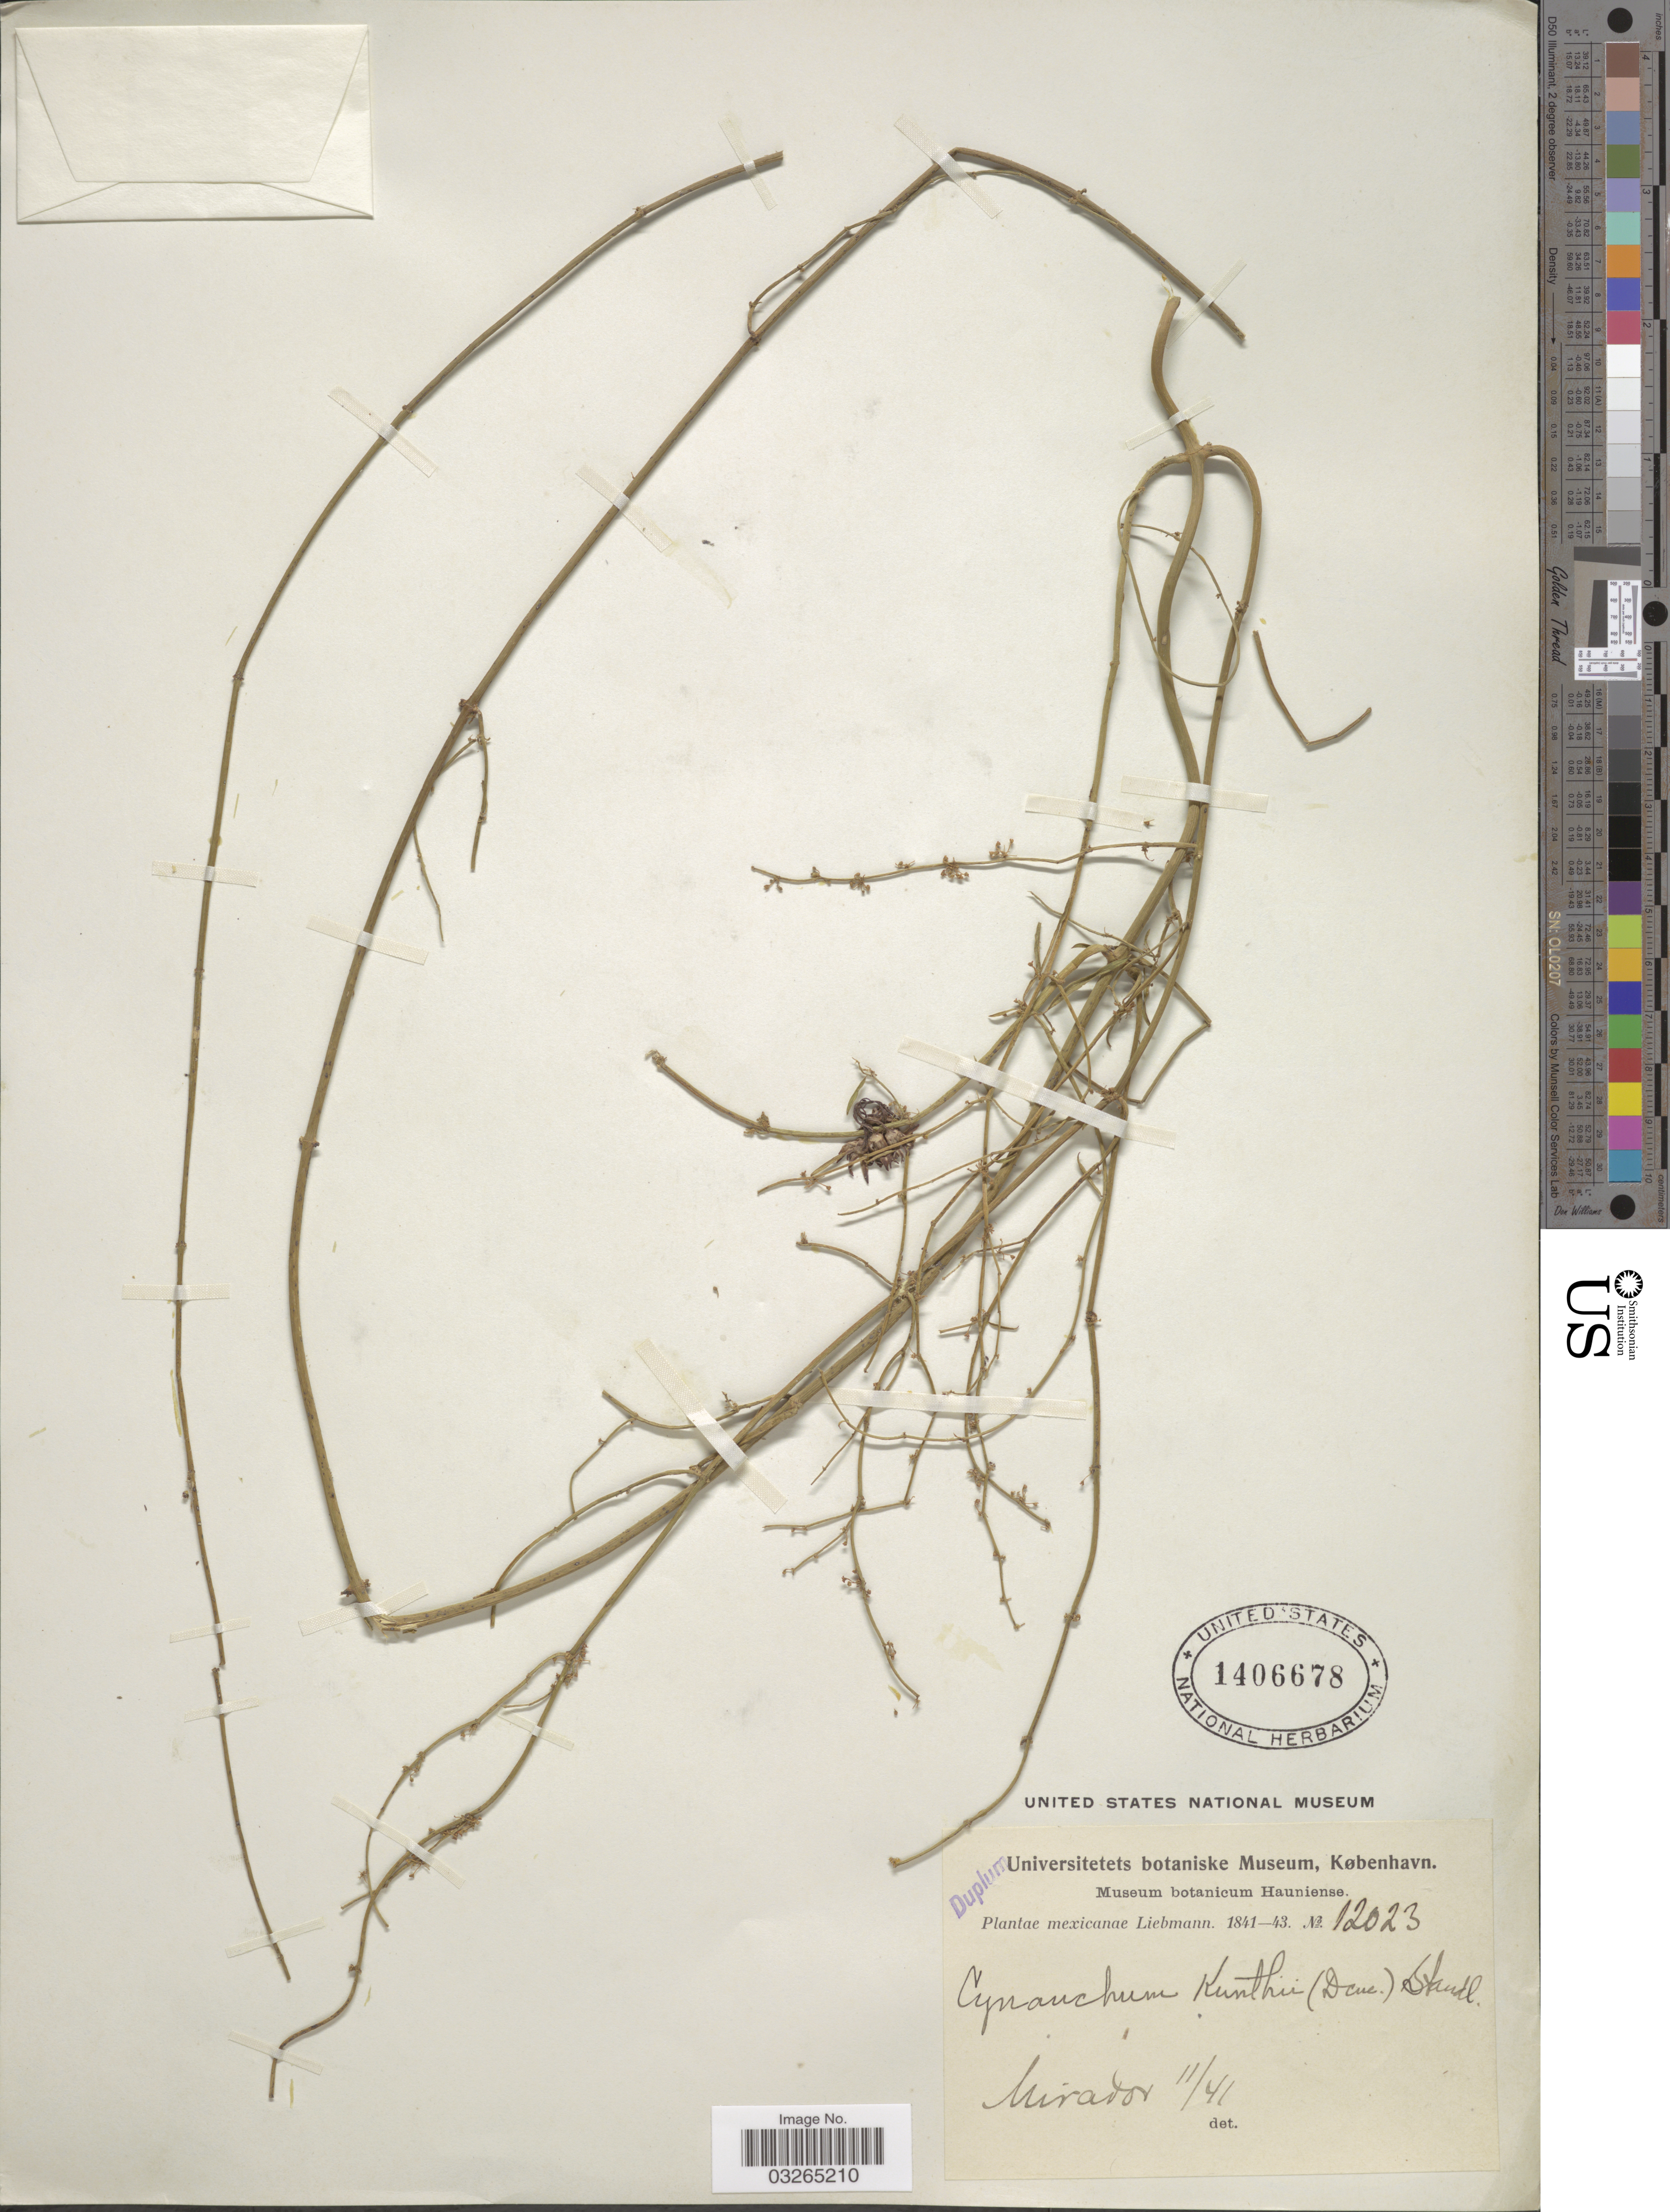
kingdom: Plantae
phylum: Tracheophyta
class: Magnoliopsida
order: Gentianales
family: Apocynaceae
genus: Orthosia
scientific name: Orthosia angustifolia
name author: (Turcz.) Liede & Meve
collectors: Liebmann, --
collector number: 12023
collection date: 1841-11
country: Mexico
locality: Mirador.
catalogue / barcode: US 1406678